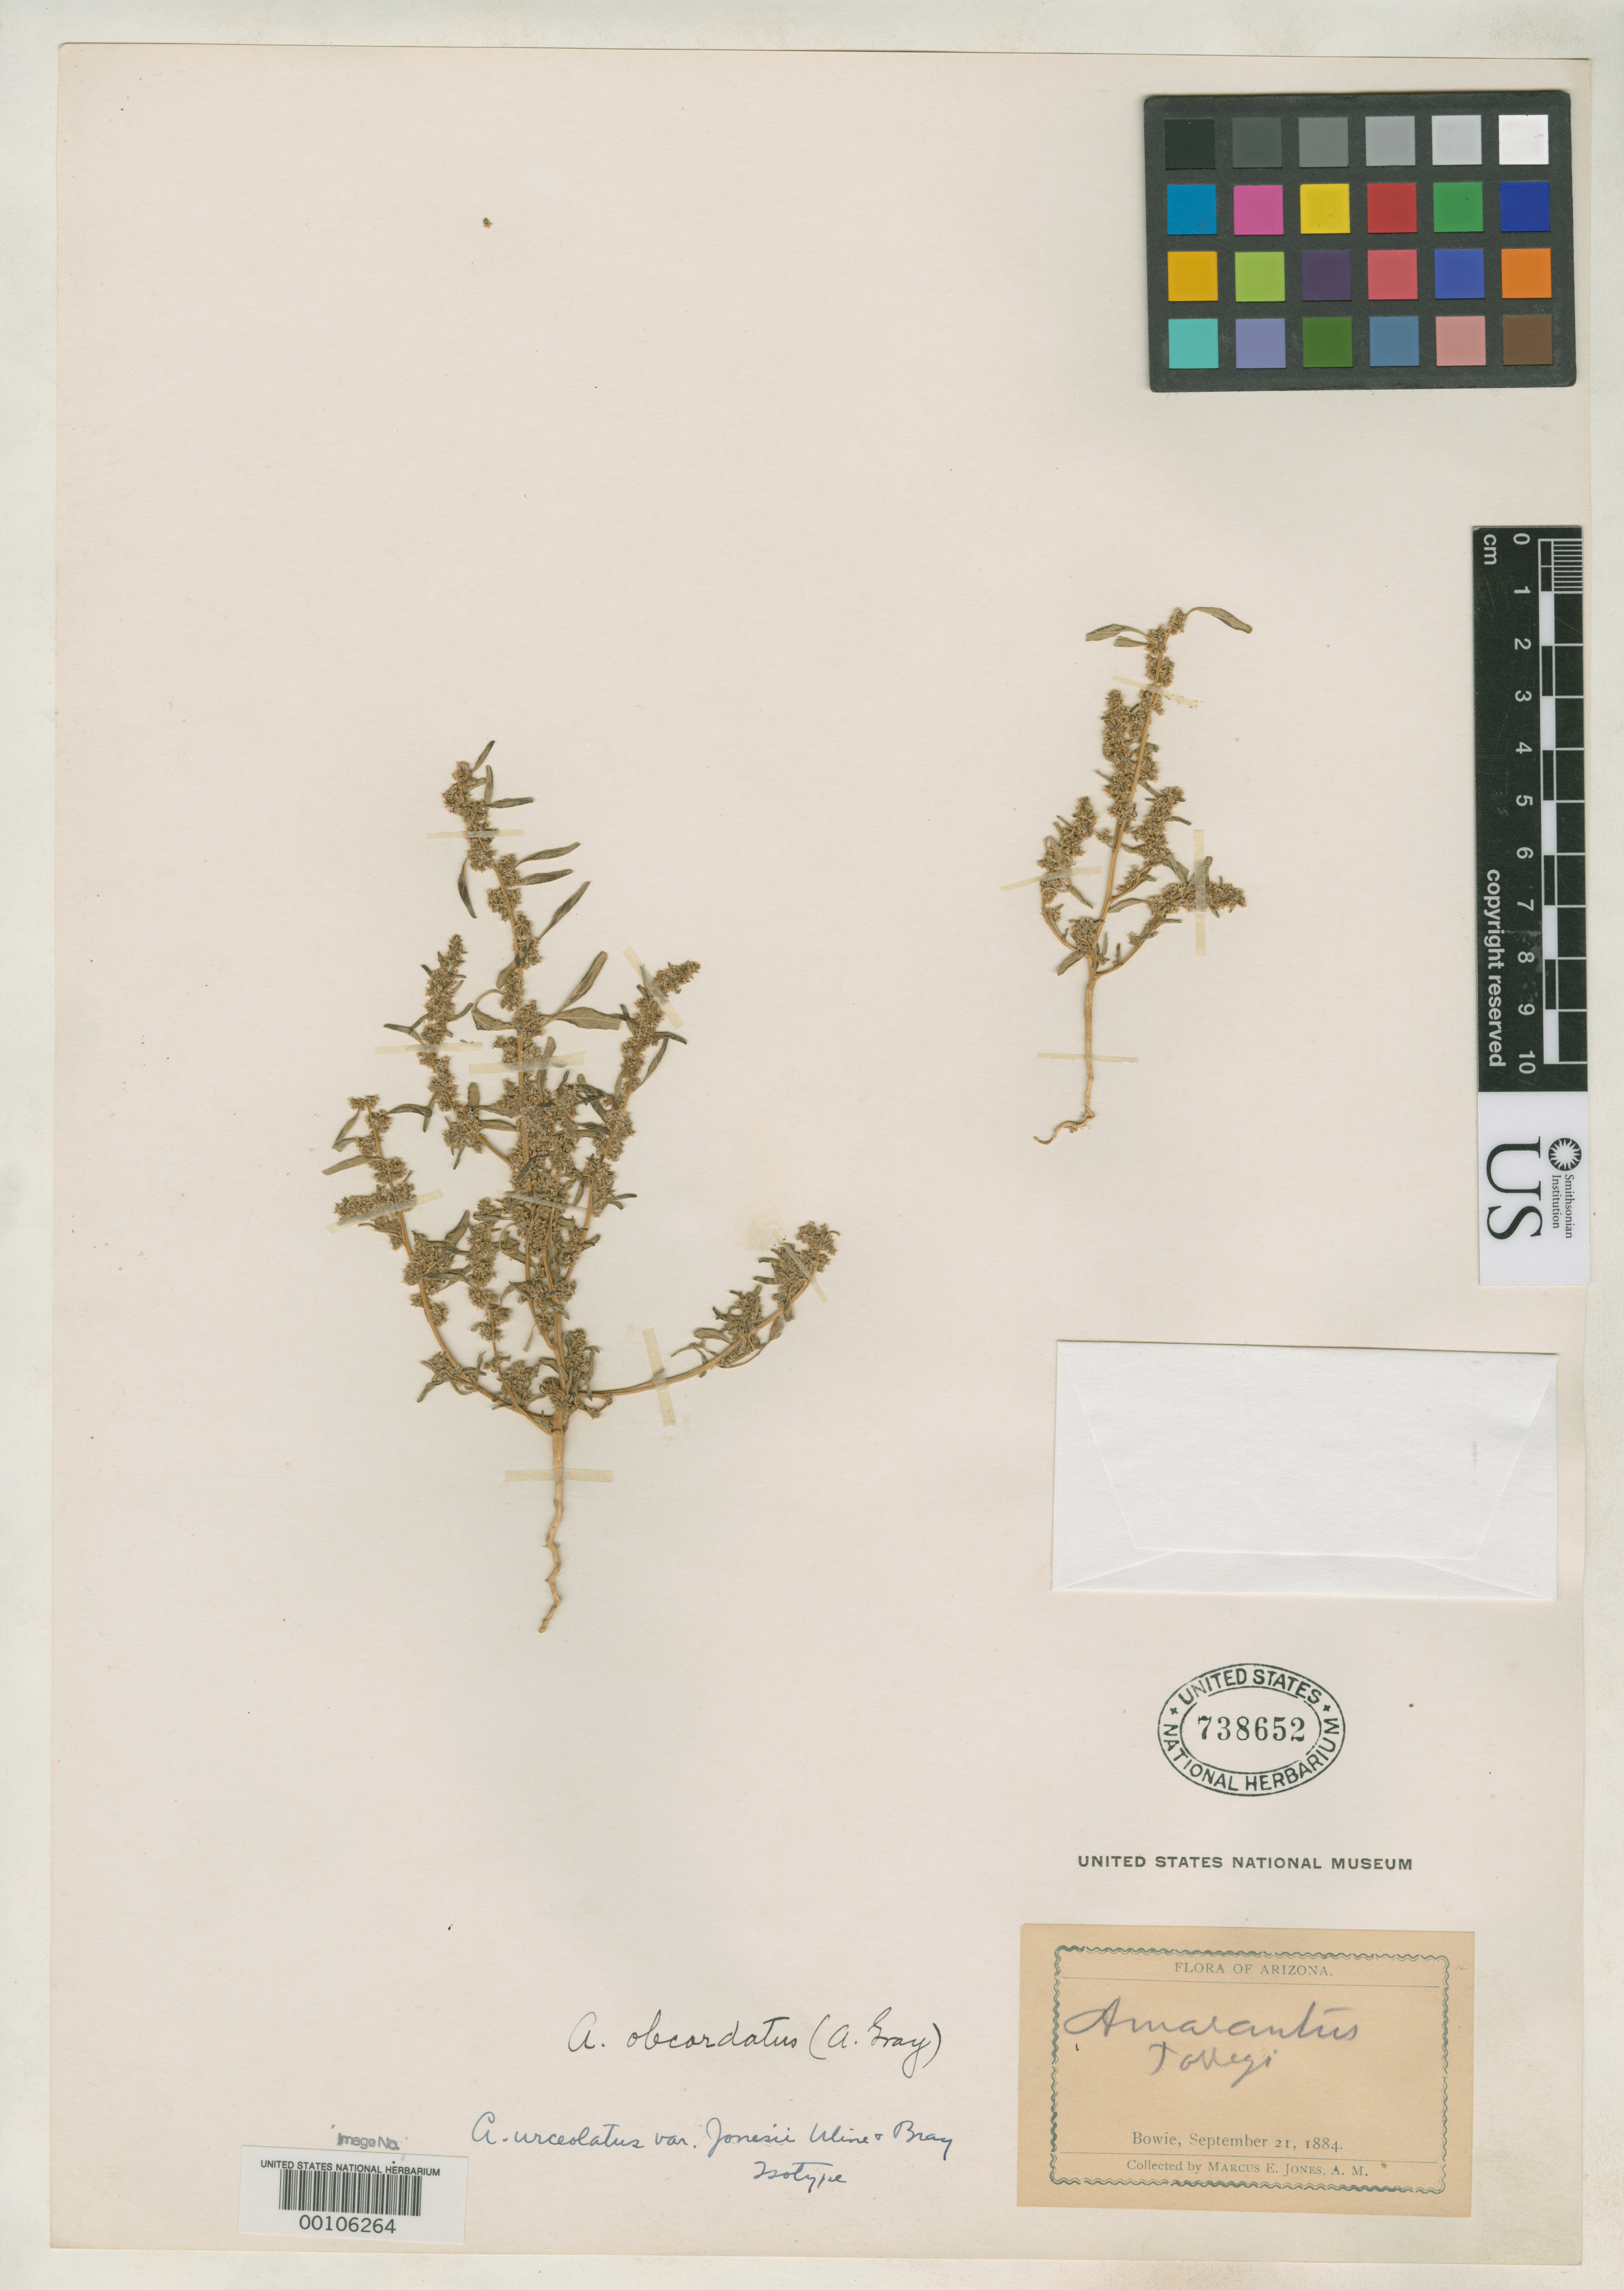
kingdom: Plantae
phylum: Tracheophyta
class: Magnoliopsida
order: Caryophyllales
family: Amaranthaceae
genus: Amaranthus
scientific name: Amaranthus urceolatus var. jonesii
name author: Uline & W.L. Bray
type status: Type Collection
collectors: M. E. Jones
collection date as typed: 21 Sep 1884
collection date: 1884-09-21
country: United States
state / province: Arizona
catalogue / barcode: US 738652